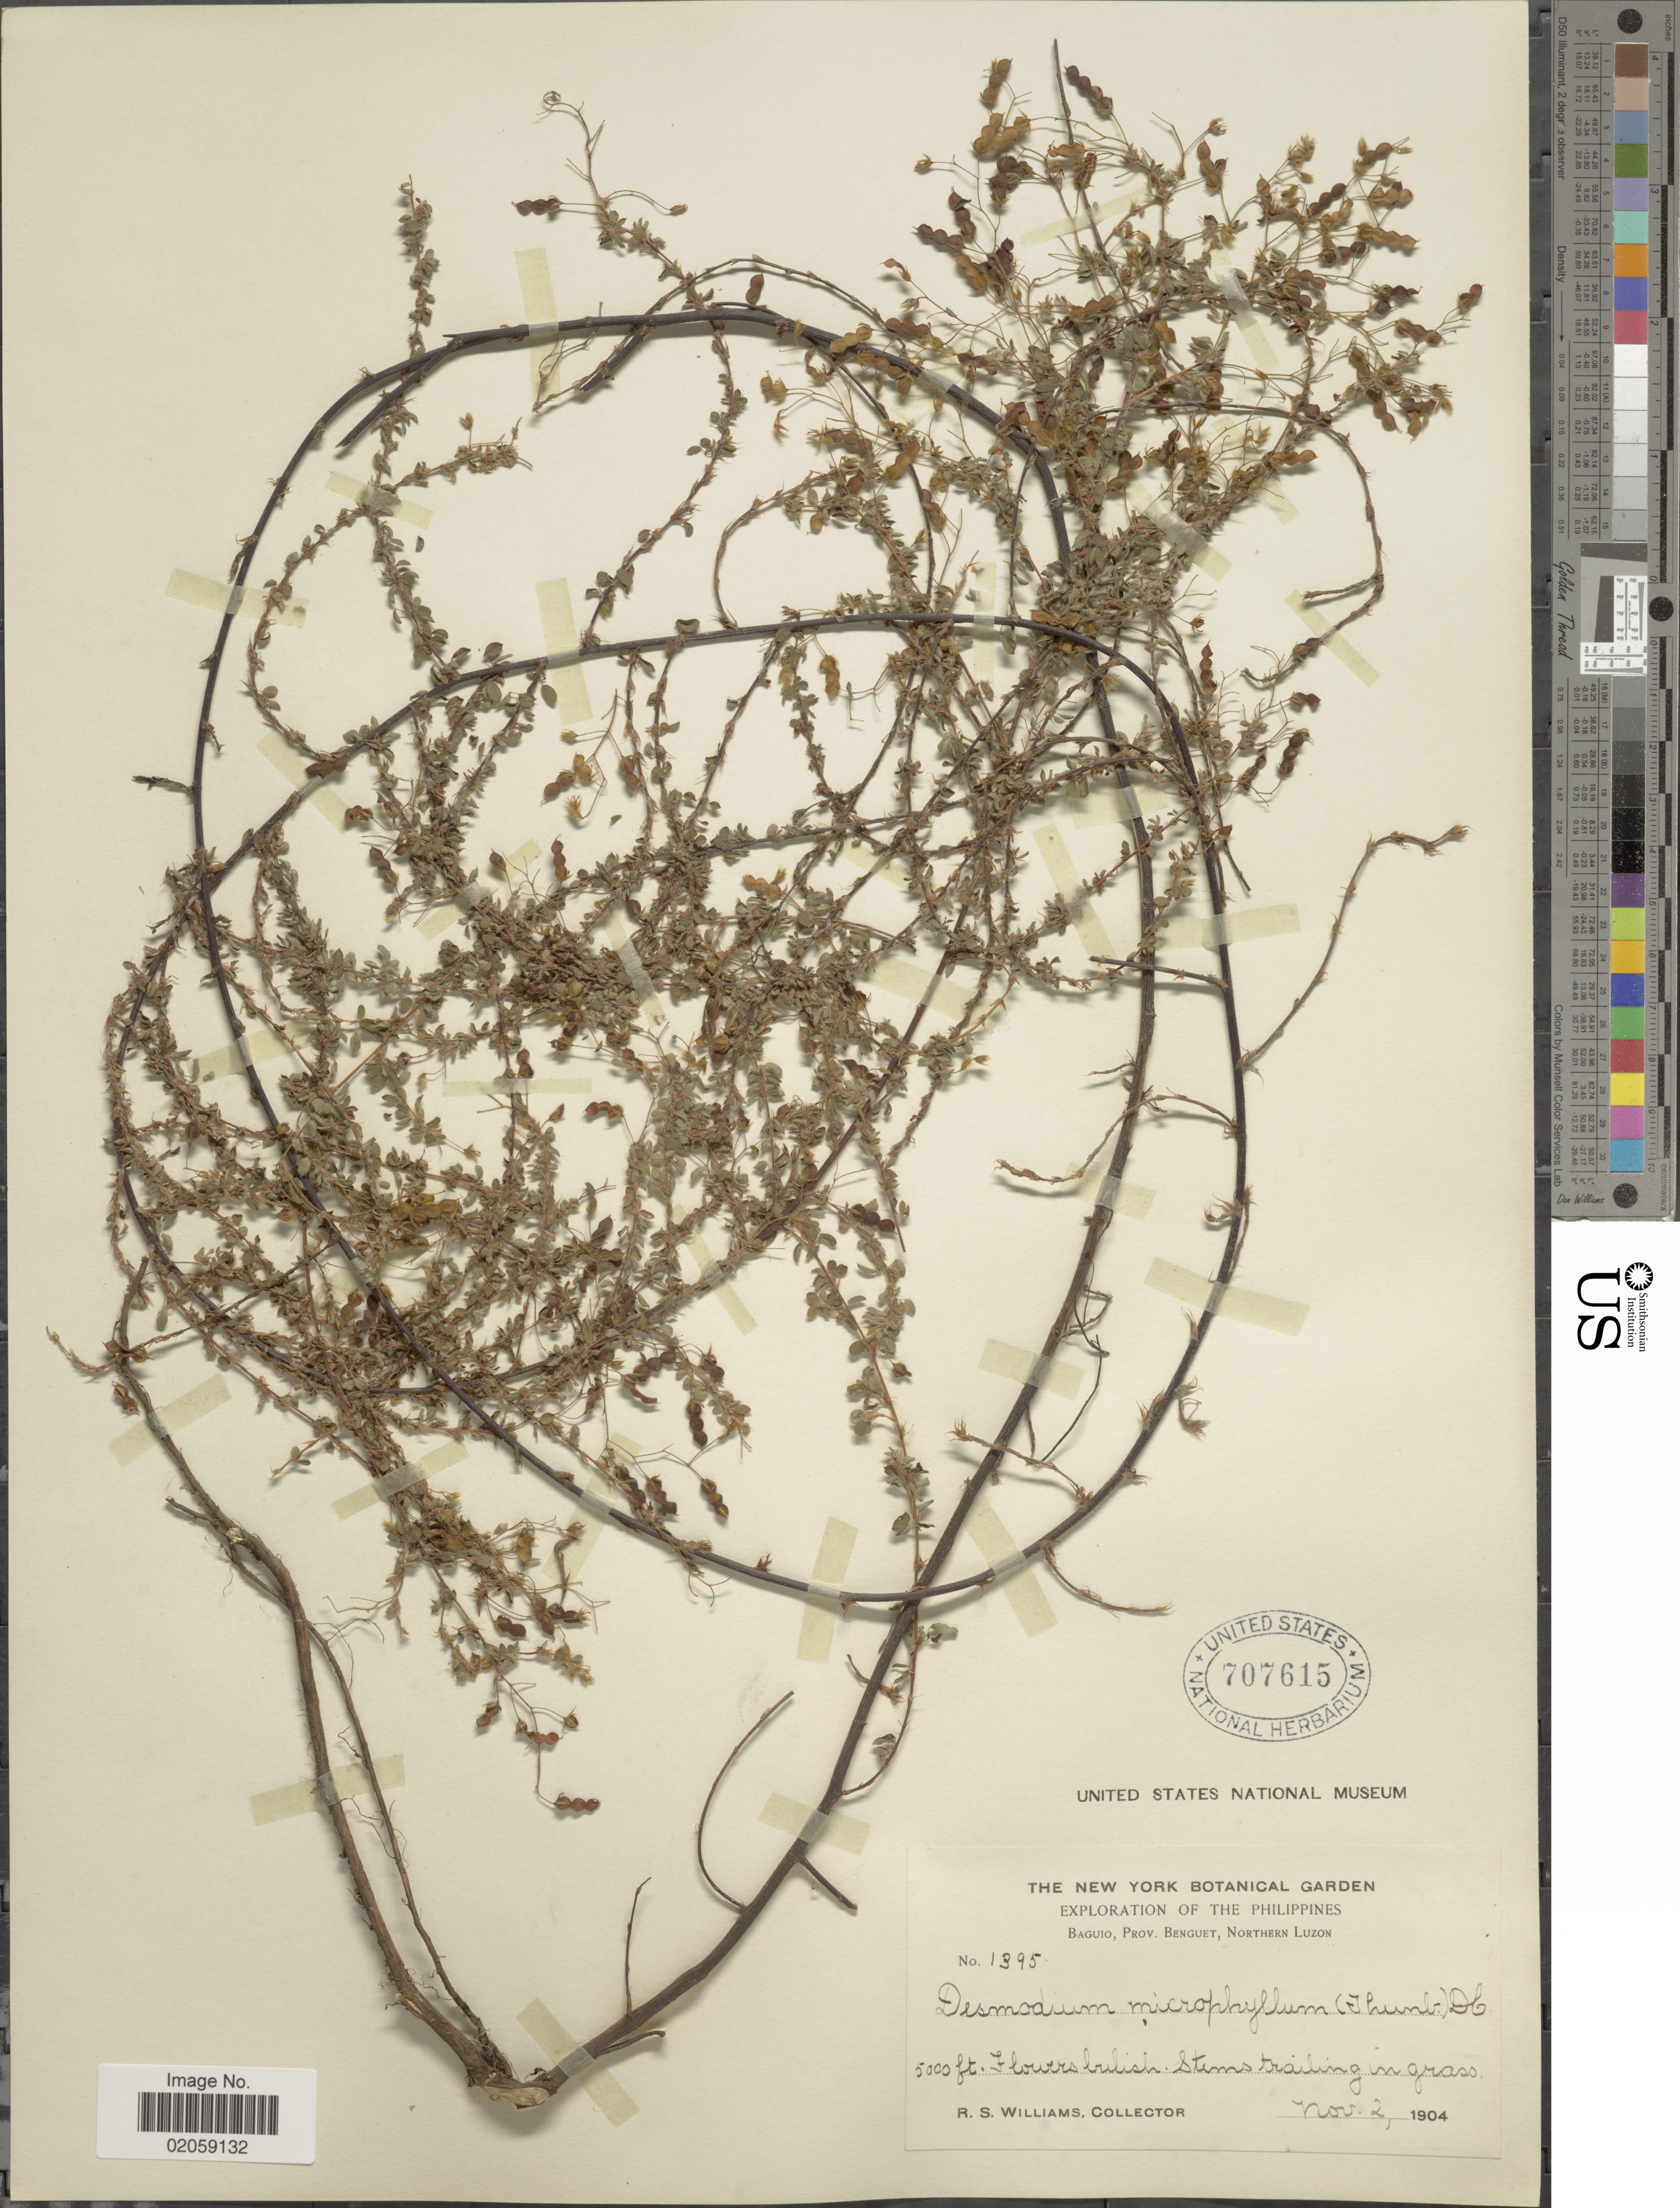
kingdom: Plantae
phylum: Tracheophyta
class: Magnoliopsida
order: Fabales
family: Fabaceae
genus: Leptodesmia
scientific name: Leptodesmia microphylla var. microphylla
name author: (Thunb.) H. Ohashi & K. Ohashi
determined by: Strong, Mark T., (BOT), Smithsonian Institution - National Museum of Natural History (UNITED STATES)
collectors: R. S. Williams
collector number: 1395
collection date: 1904-11-02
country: Philippines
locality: Baguio, Prov. Benguet, Northern Luzon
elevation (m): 1524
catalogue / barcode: US 707615